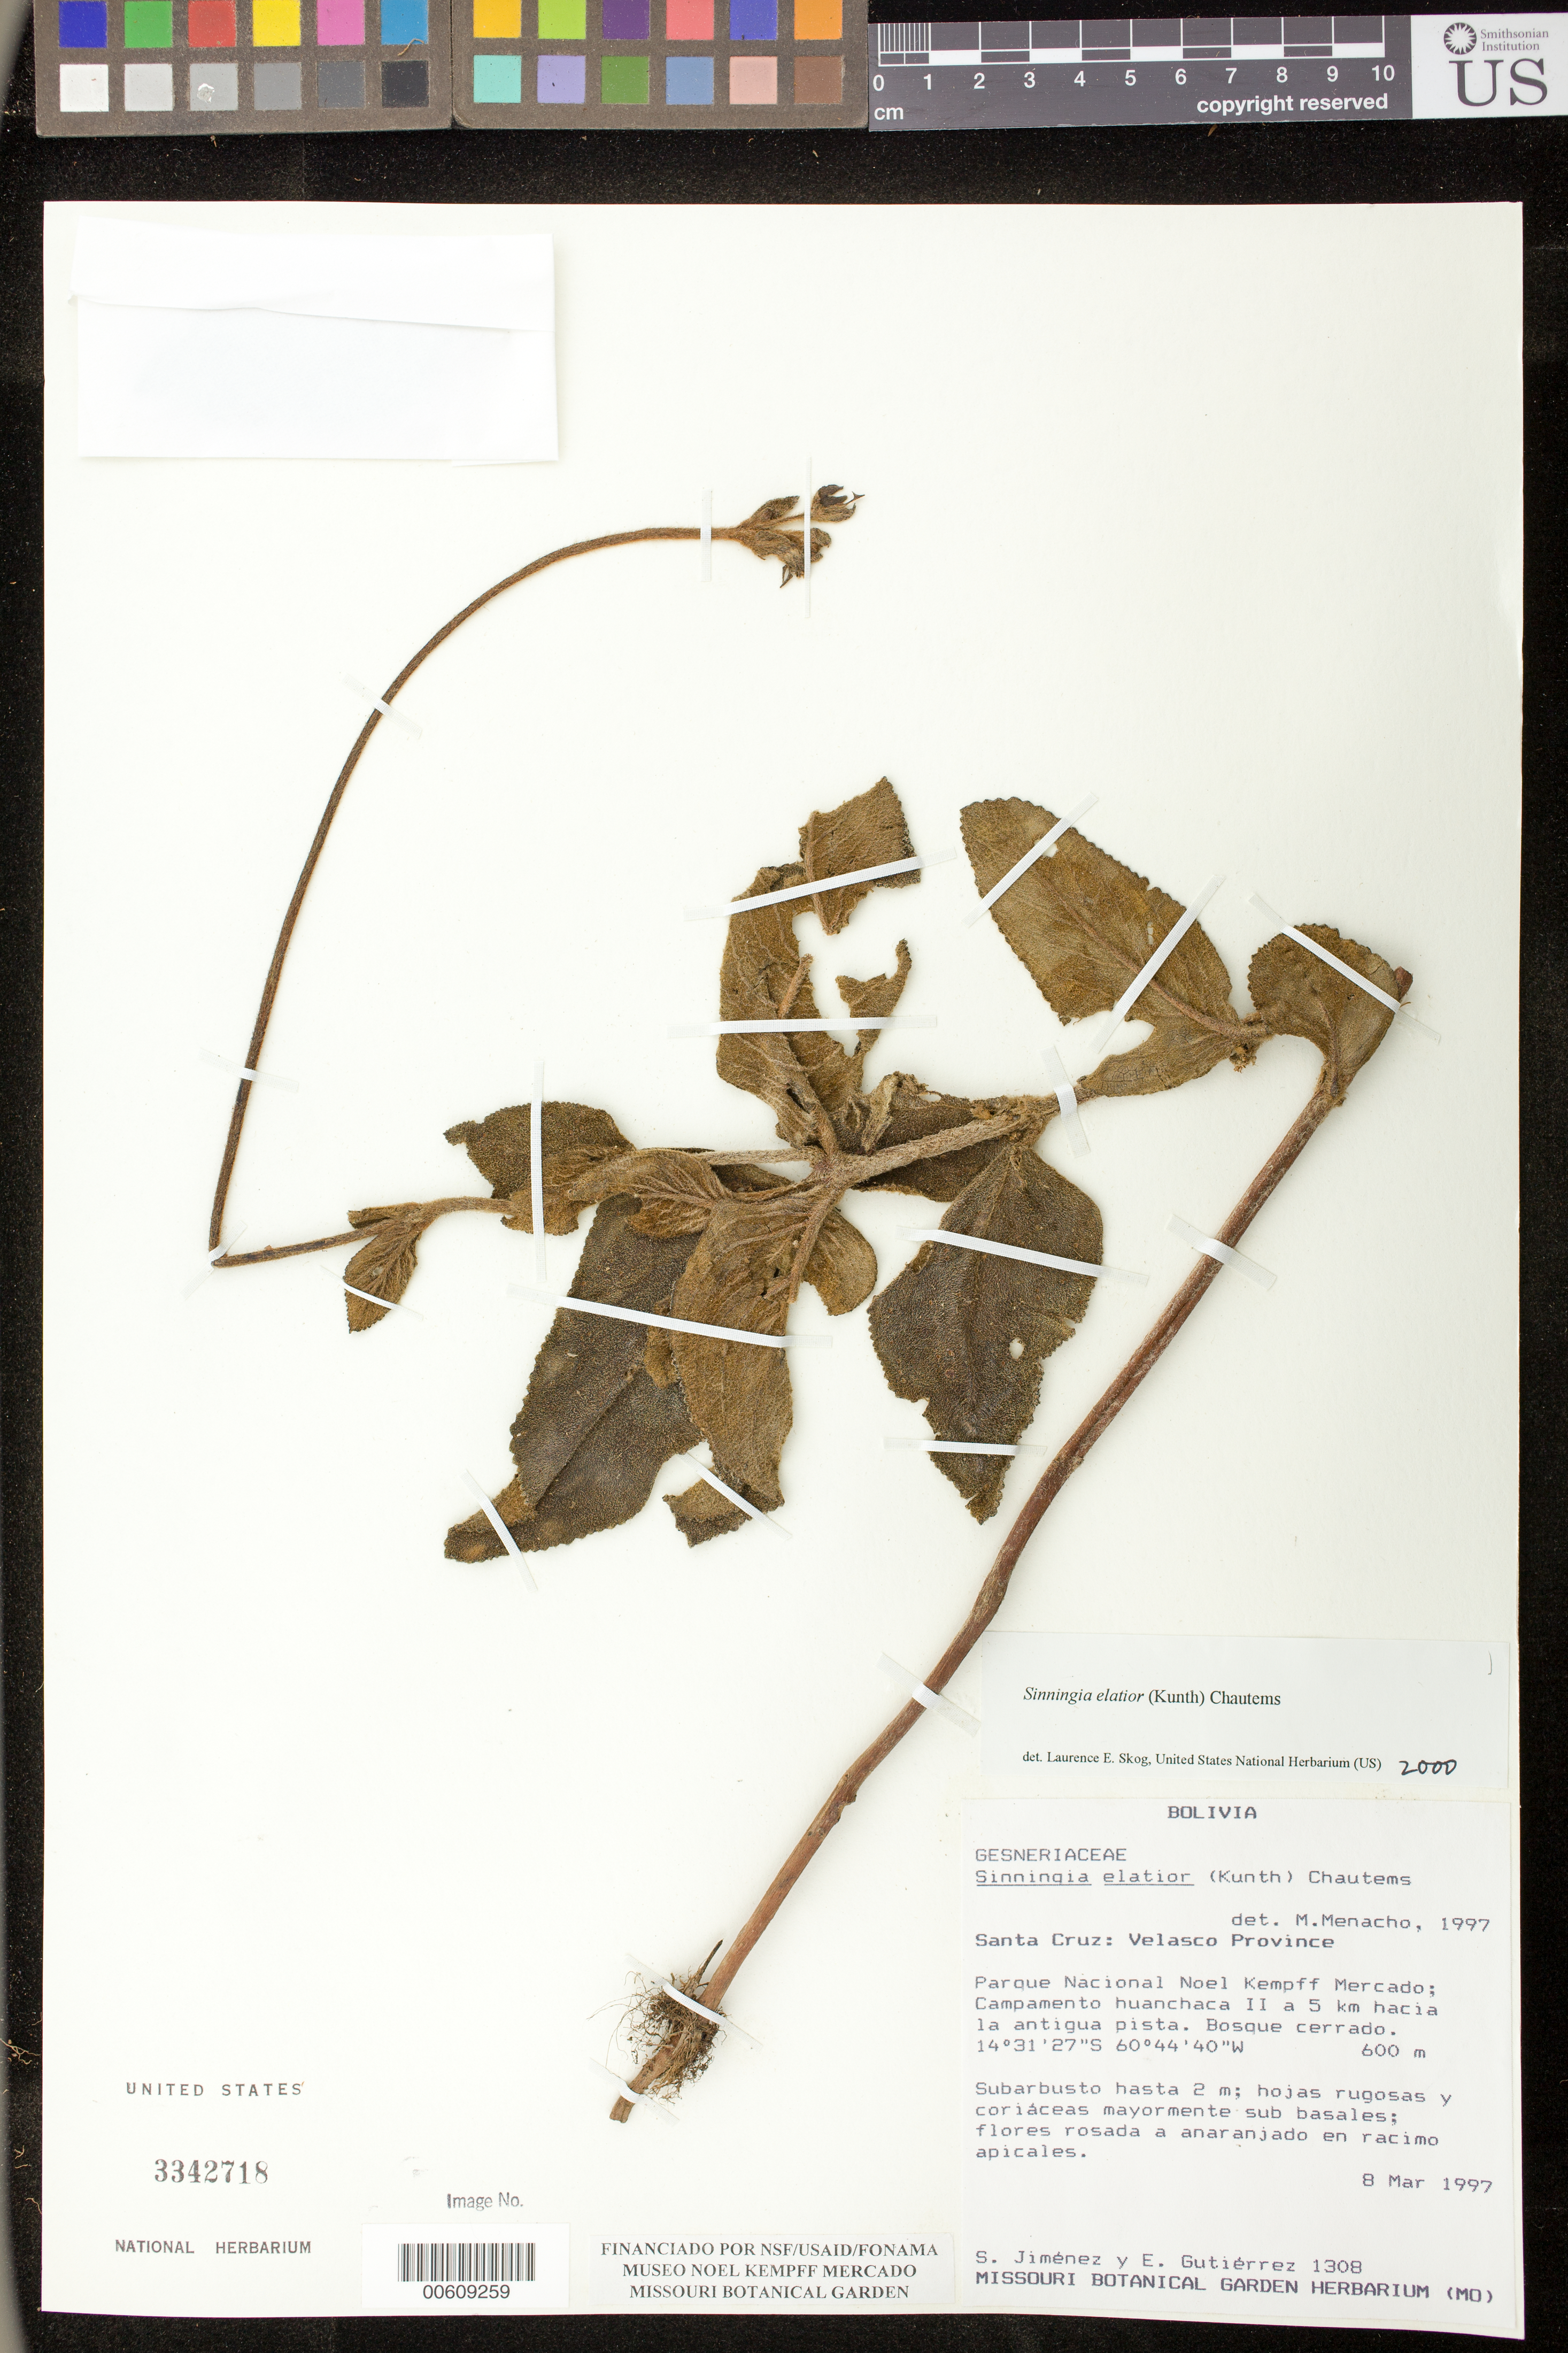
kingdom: Plantae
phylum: Tracheophyta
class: Magnoliopsida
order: Lamiales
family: Gesneriaceae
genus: Sinningia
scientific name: Sinningia elatior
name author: (Kunth) Chautems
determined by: Skog, Laurence E.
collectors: S. Jiménez & E. Gutiérrez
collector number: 1308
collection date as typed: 08 Mar 1997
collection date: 1997-03-08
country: Bolivia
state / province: Santa Cruz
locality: Prov. Velasco; Parque Nacional Noel Kempff Mercado; Campamento huanchaca II a 5 km hacia la antigua pist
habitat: Bosque cerrado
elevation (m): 600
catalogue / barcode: US 3342718